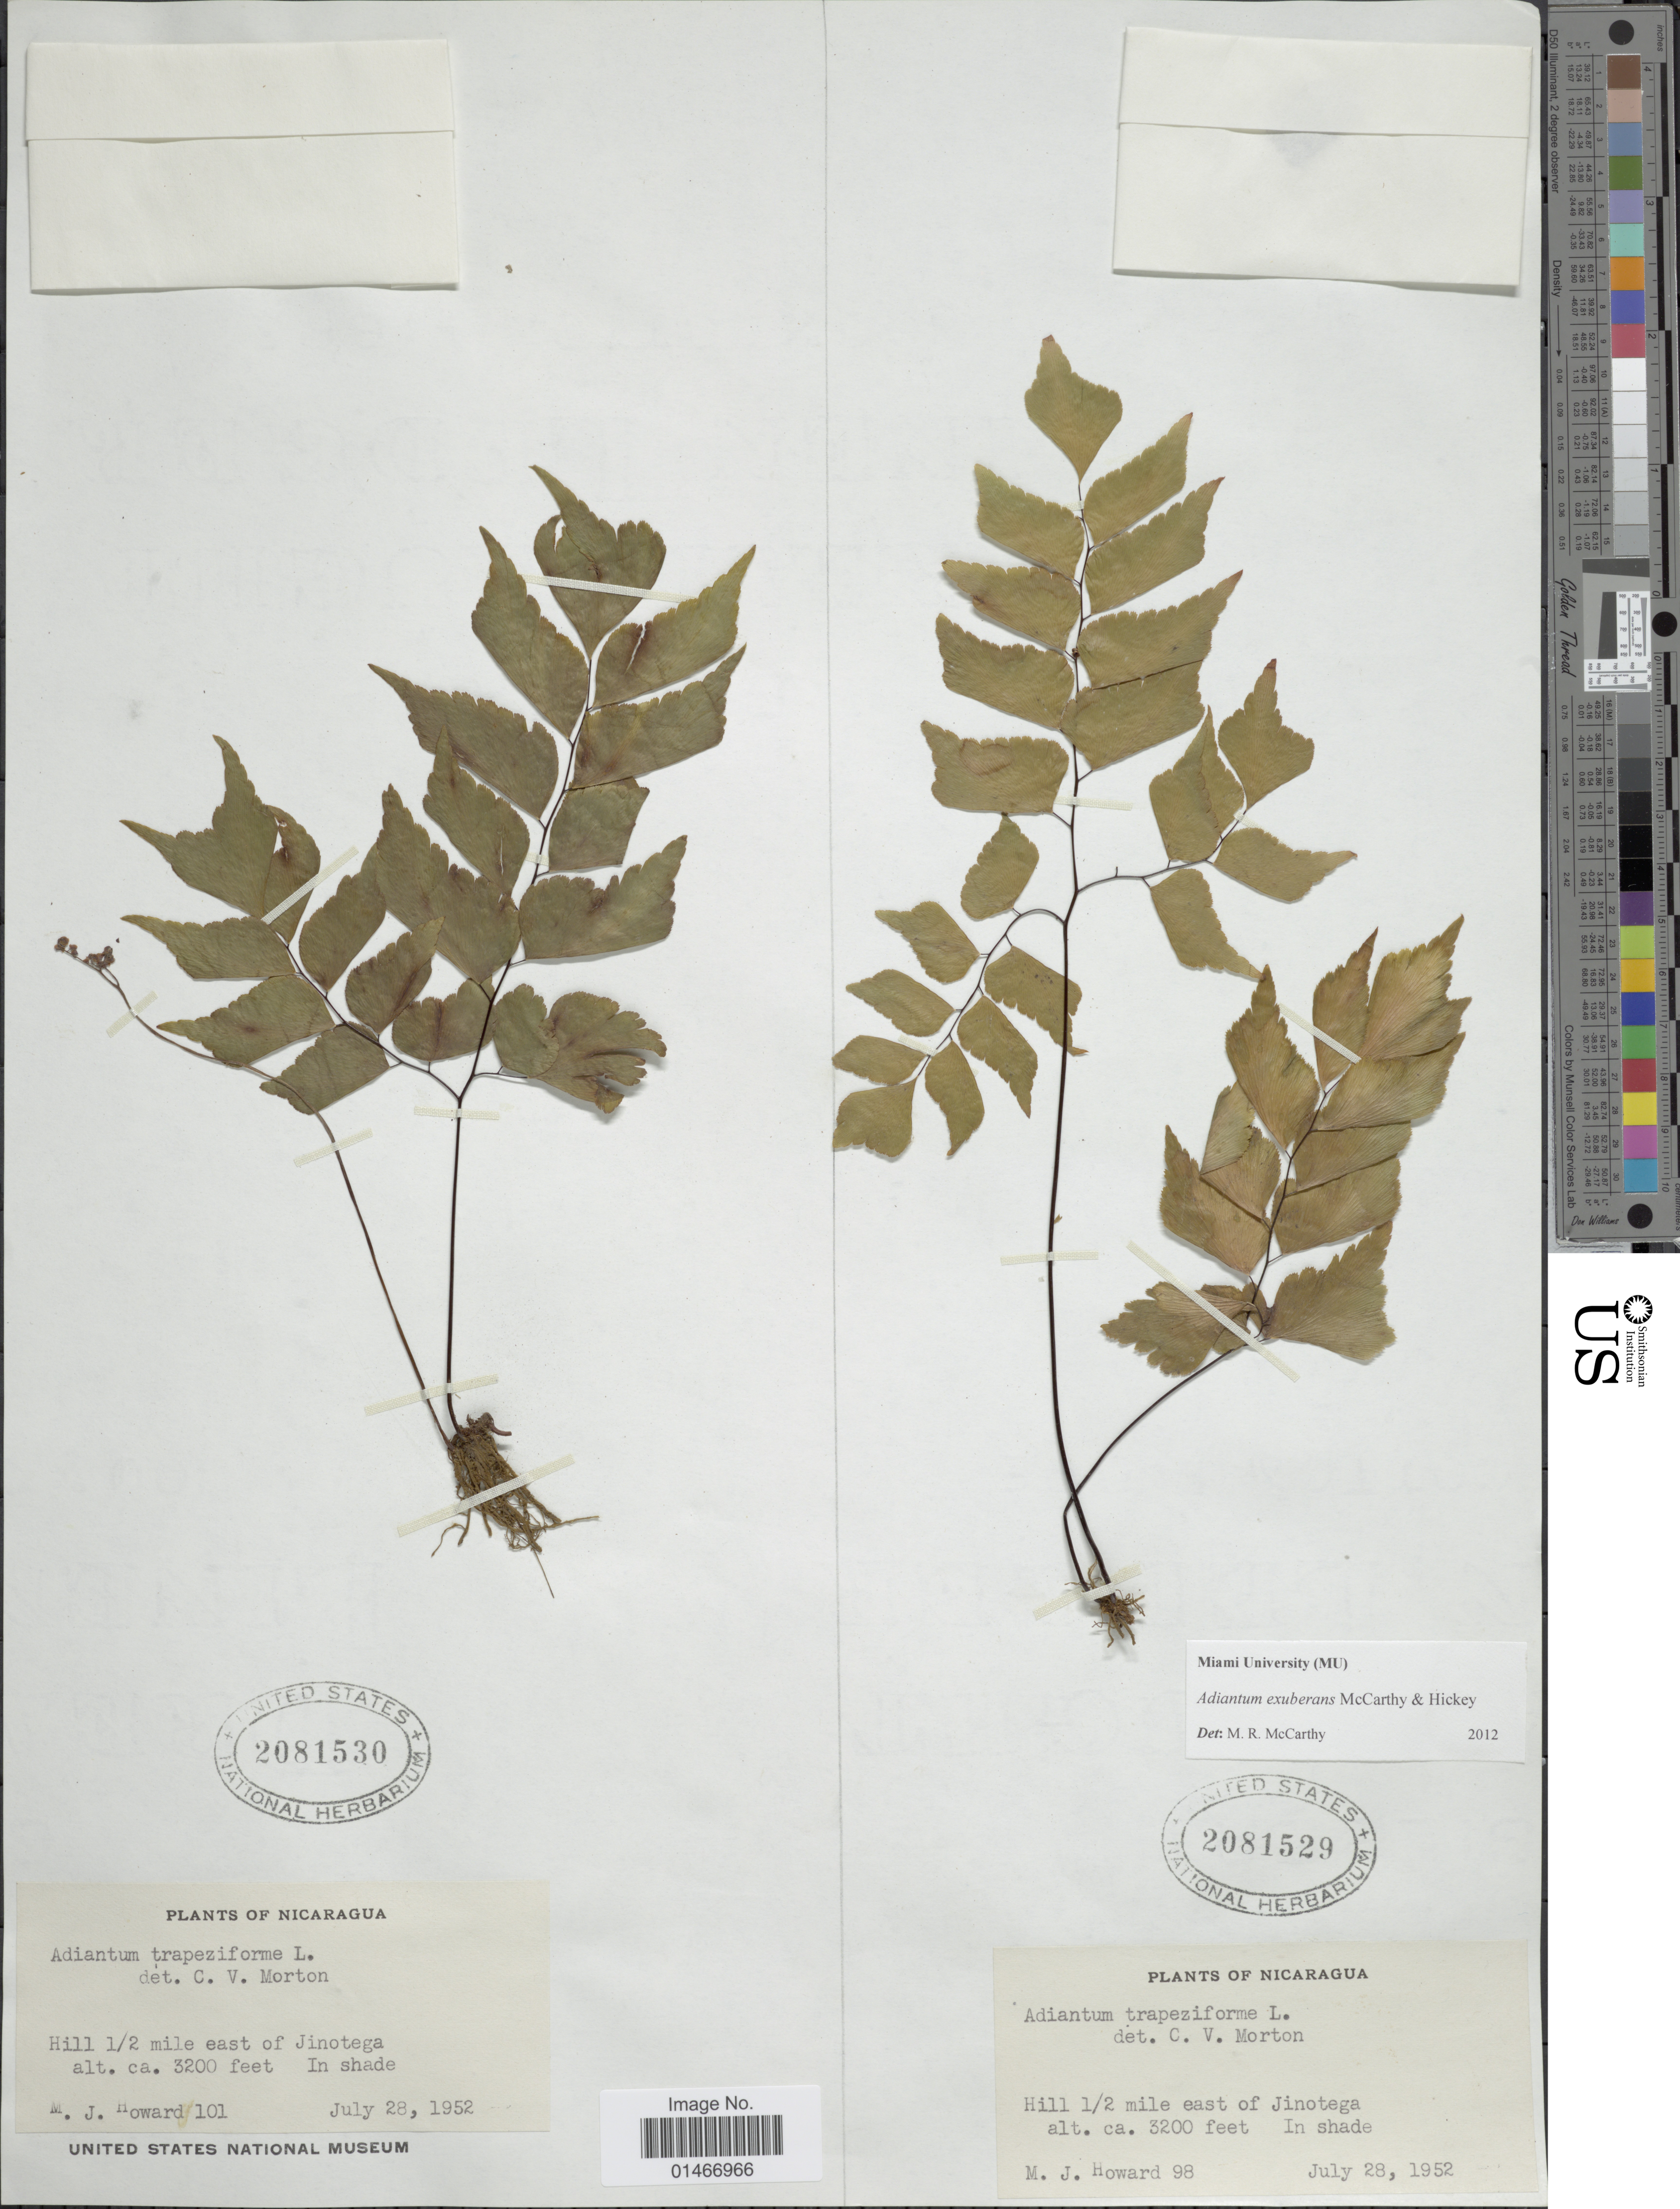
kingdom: Plantae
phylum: Tracheophyta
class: Polypodiopsida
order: Polypodiales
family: Pteridaceae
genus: Adiantum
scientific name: Adiantum exuberans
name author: M.R. McCarthy & Hickey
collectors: M. Howard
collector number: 101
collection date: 1952-07-28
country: Nicaragua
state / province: Jinotega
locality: Hill ½ mile east of Jinotega.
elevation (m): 975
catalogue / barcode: US 2081530